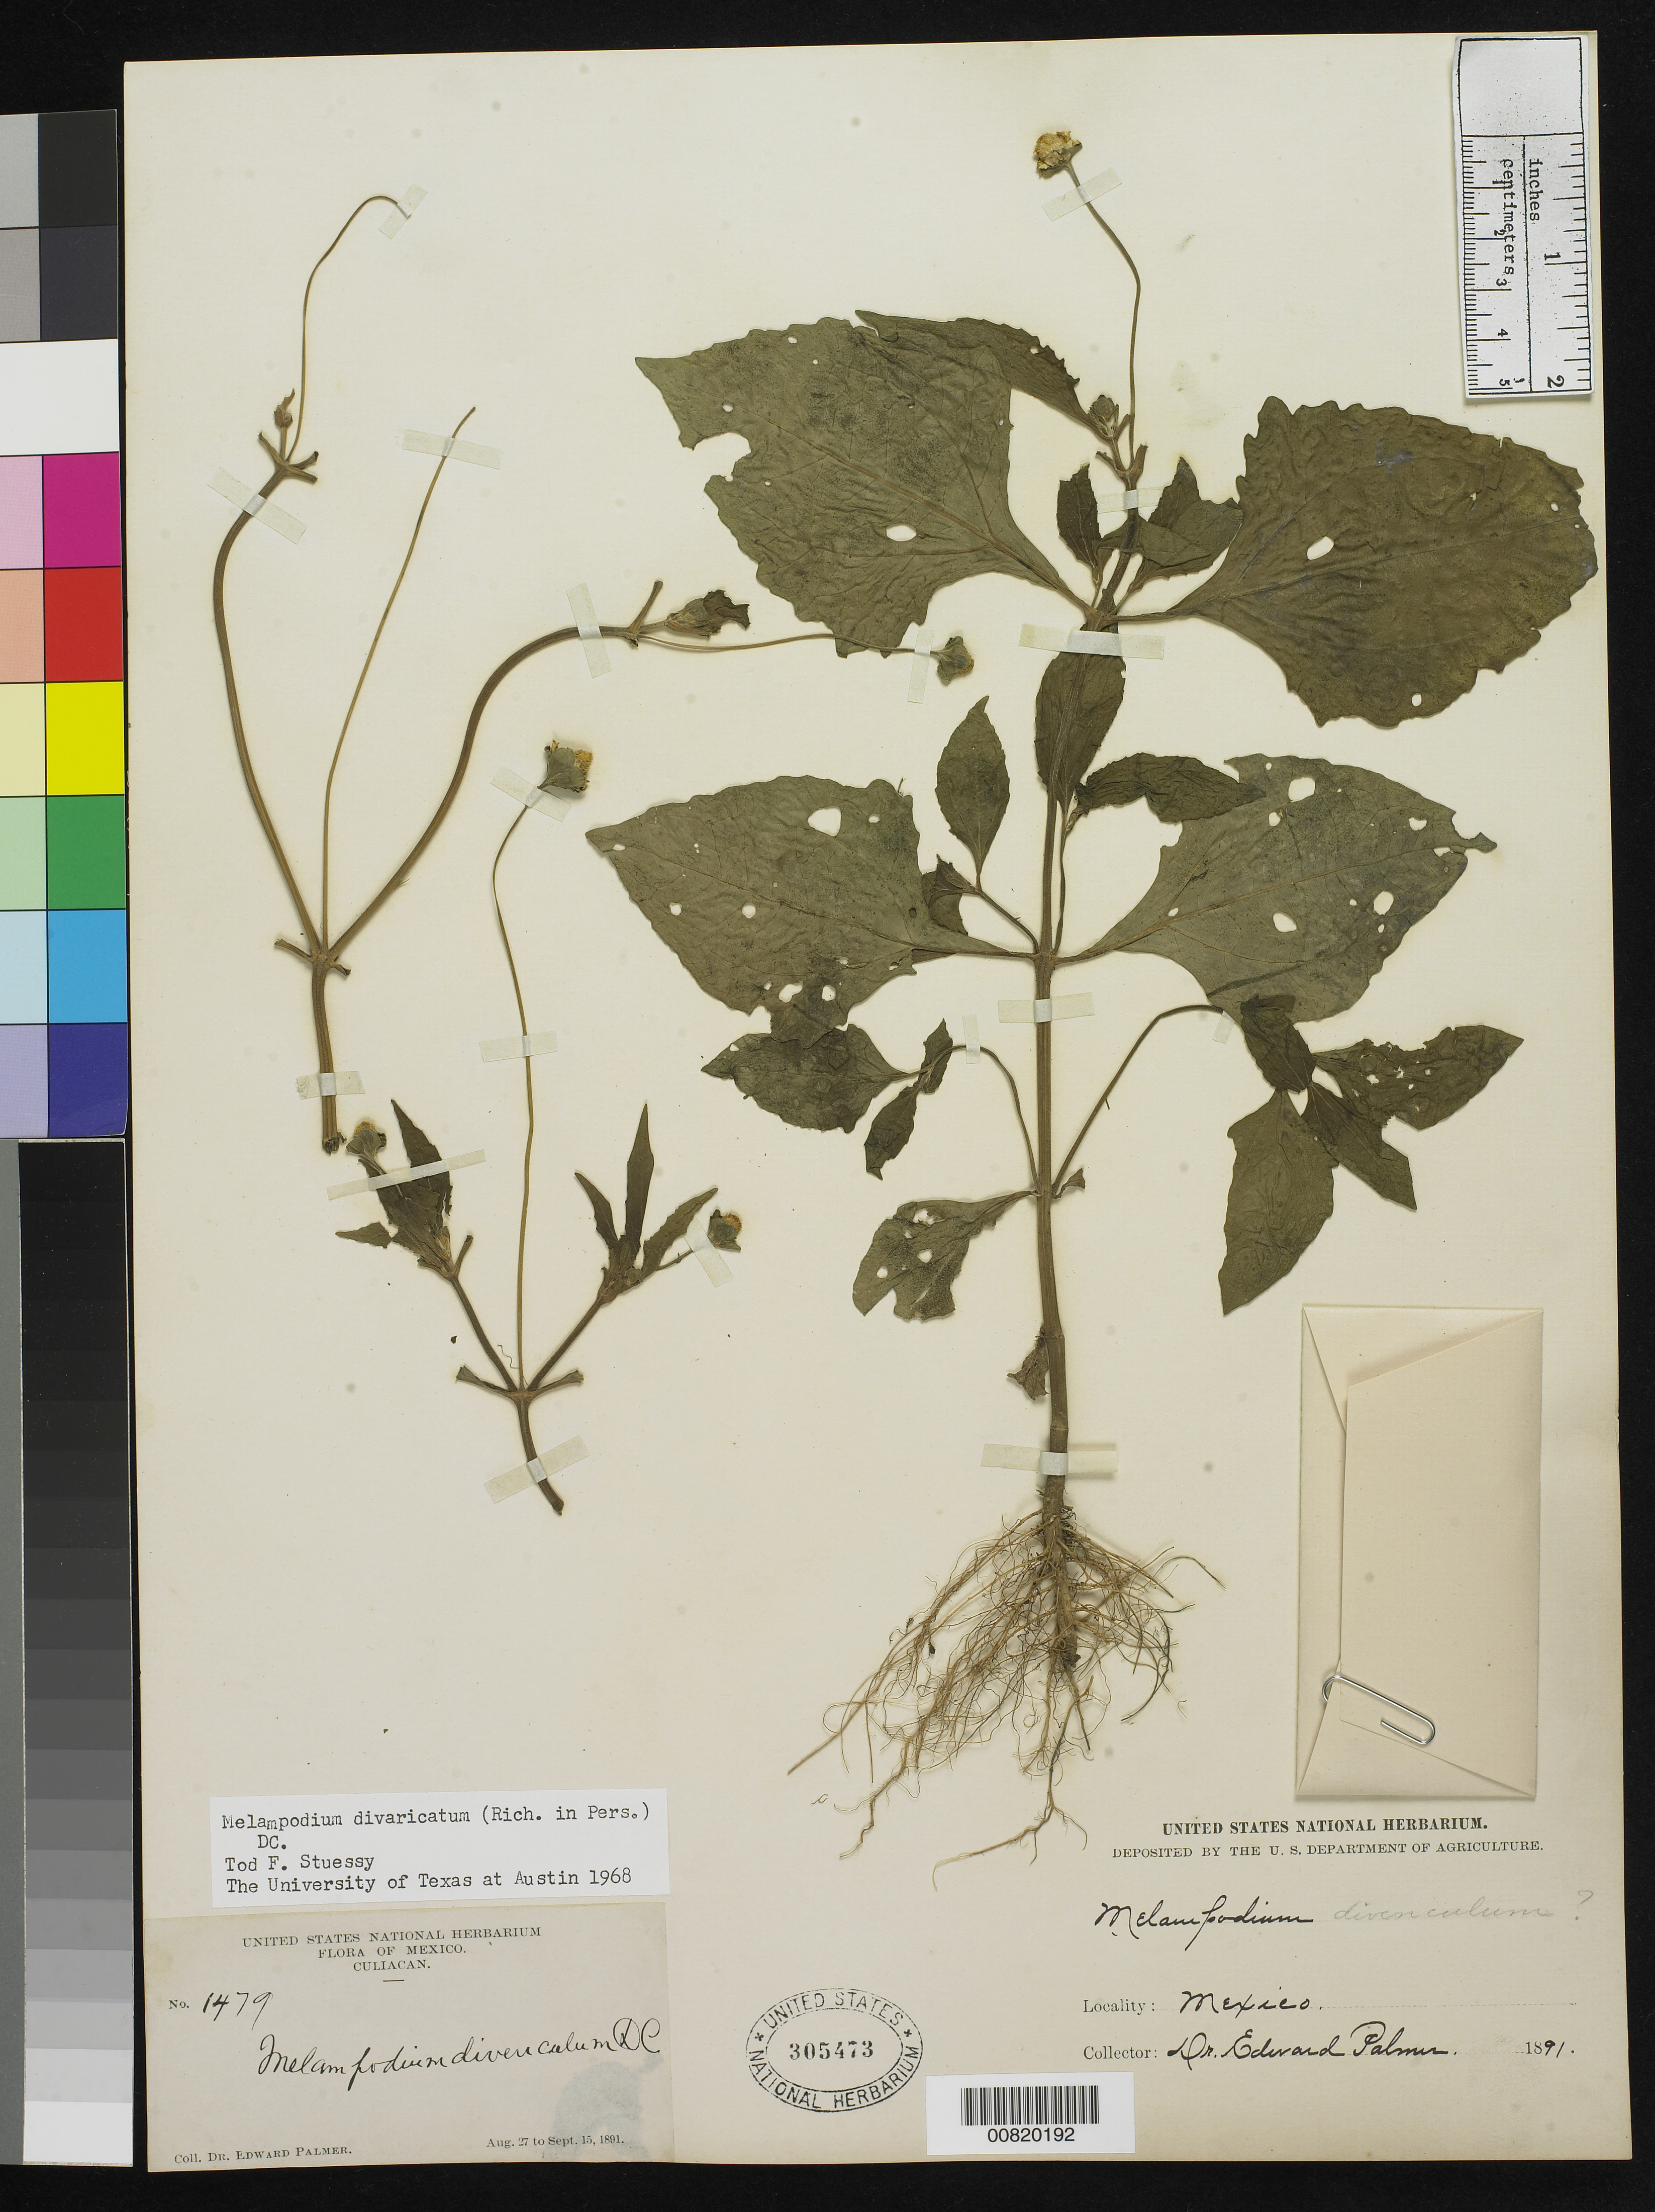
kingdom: Plantae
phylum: Tracheophyta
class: Magnoliopsida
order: Asterales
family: Asteraceae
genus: Melampodium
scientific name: Melampodium divaricatum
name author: (Rich.) DC.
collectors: E. Palmer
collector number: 1479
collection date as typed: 27 Aug 1891 to 15 Sep 1891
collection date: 1891-08-27/1891-09-15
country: Mexico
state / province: Sinaloa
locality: Culiacan, Sinaloa.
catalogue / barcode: US 305473